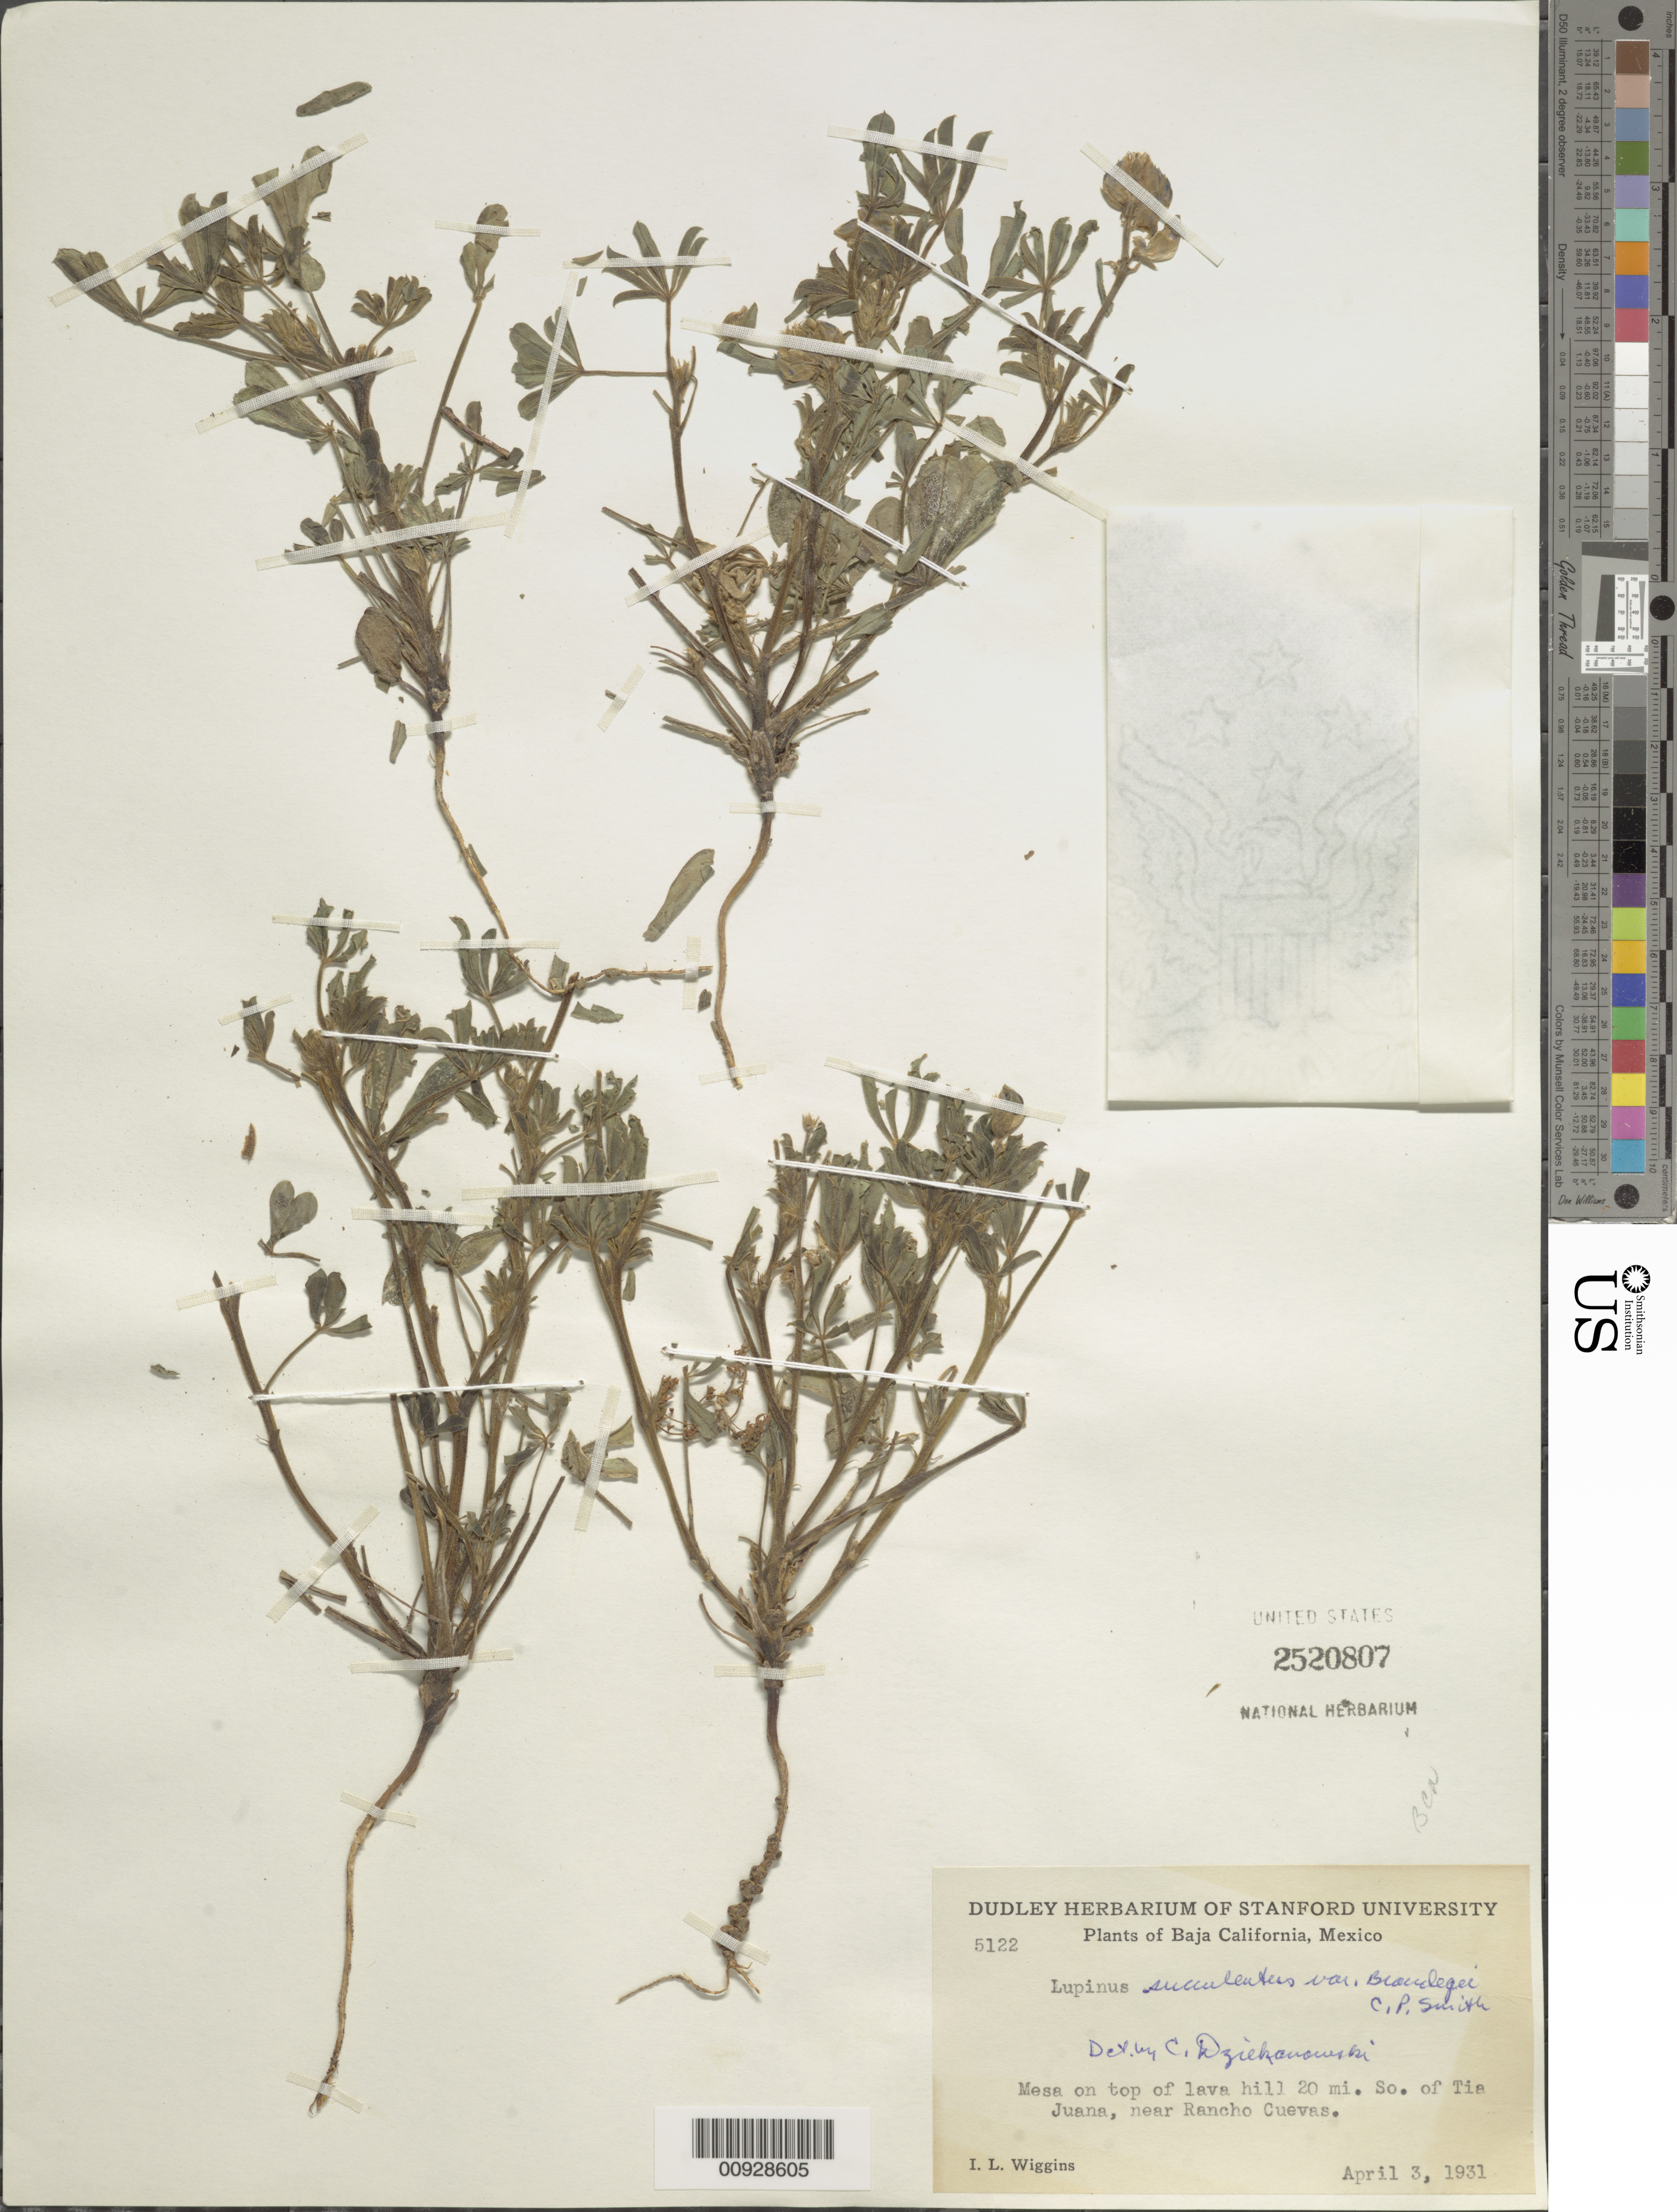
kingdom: Plantae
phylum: Tracheophyta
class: Magnoliopsida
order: Fabales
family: Fabaceae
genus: Lupinus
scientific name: Lupinus succulentus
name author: Douglas ex K. Koch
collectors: I. L. Wiggins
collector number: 5122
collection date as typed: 03 Apr 1931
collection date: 1931-04-03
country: Mexico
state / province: Baja California Norte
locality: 20 mi. S of Tia Juana, near Rancho Cuevas.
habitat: Mesa on top of lava hill.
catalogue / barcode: US 2520807